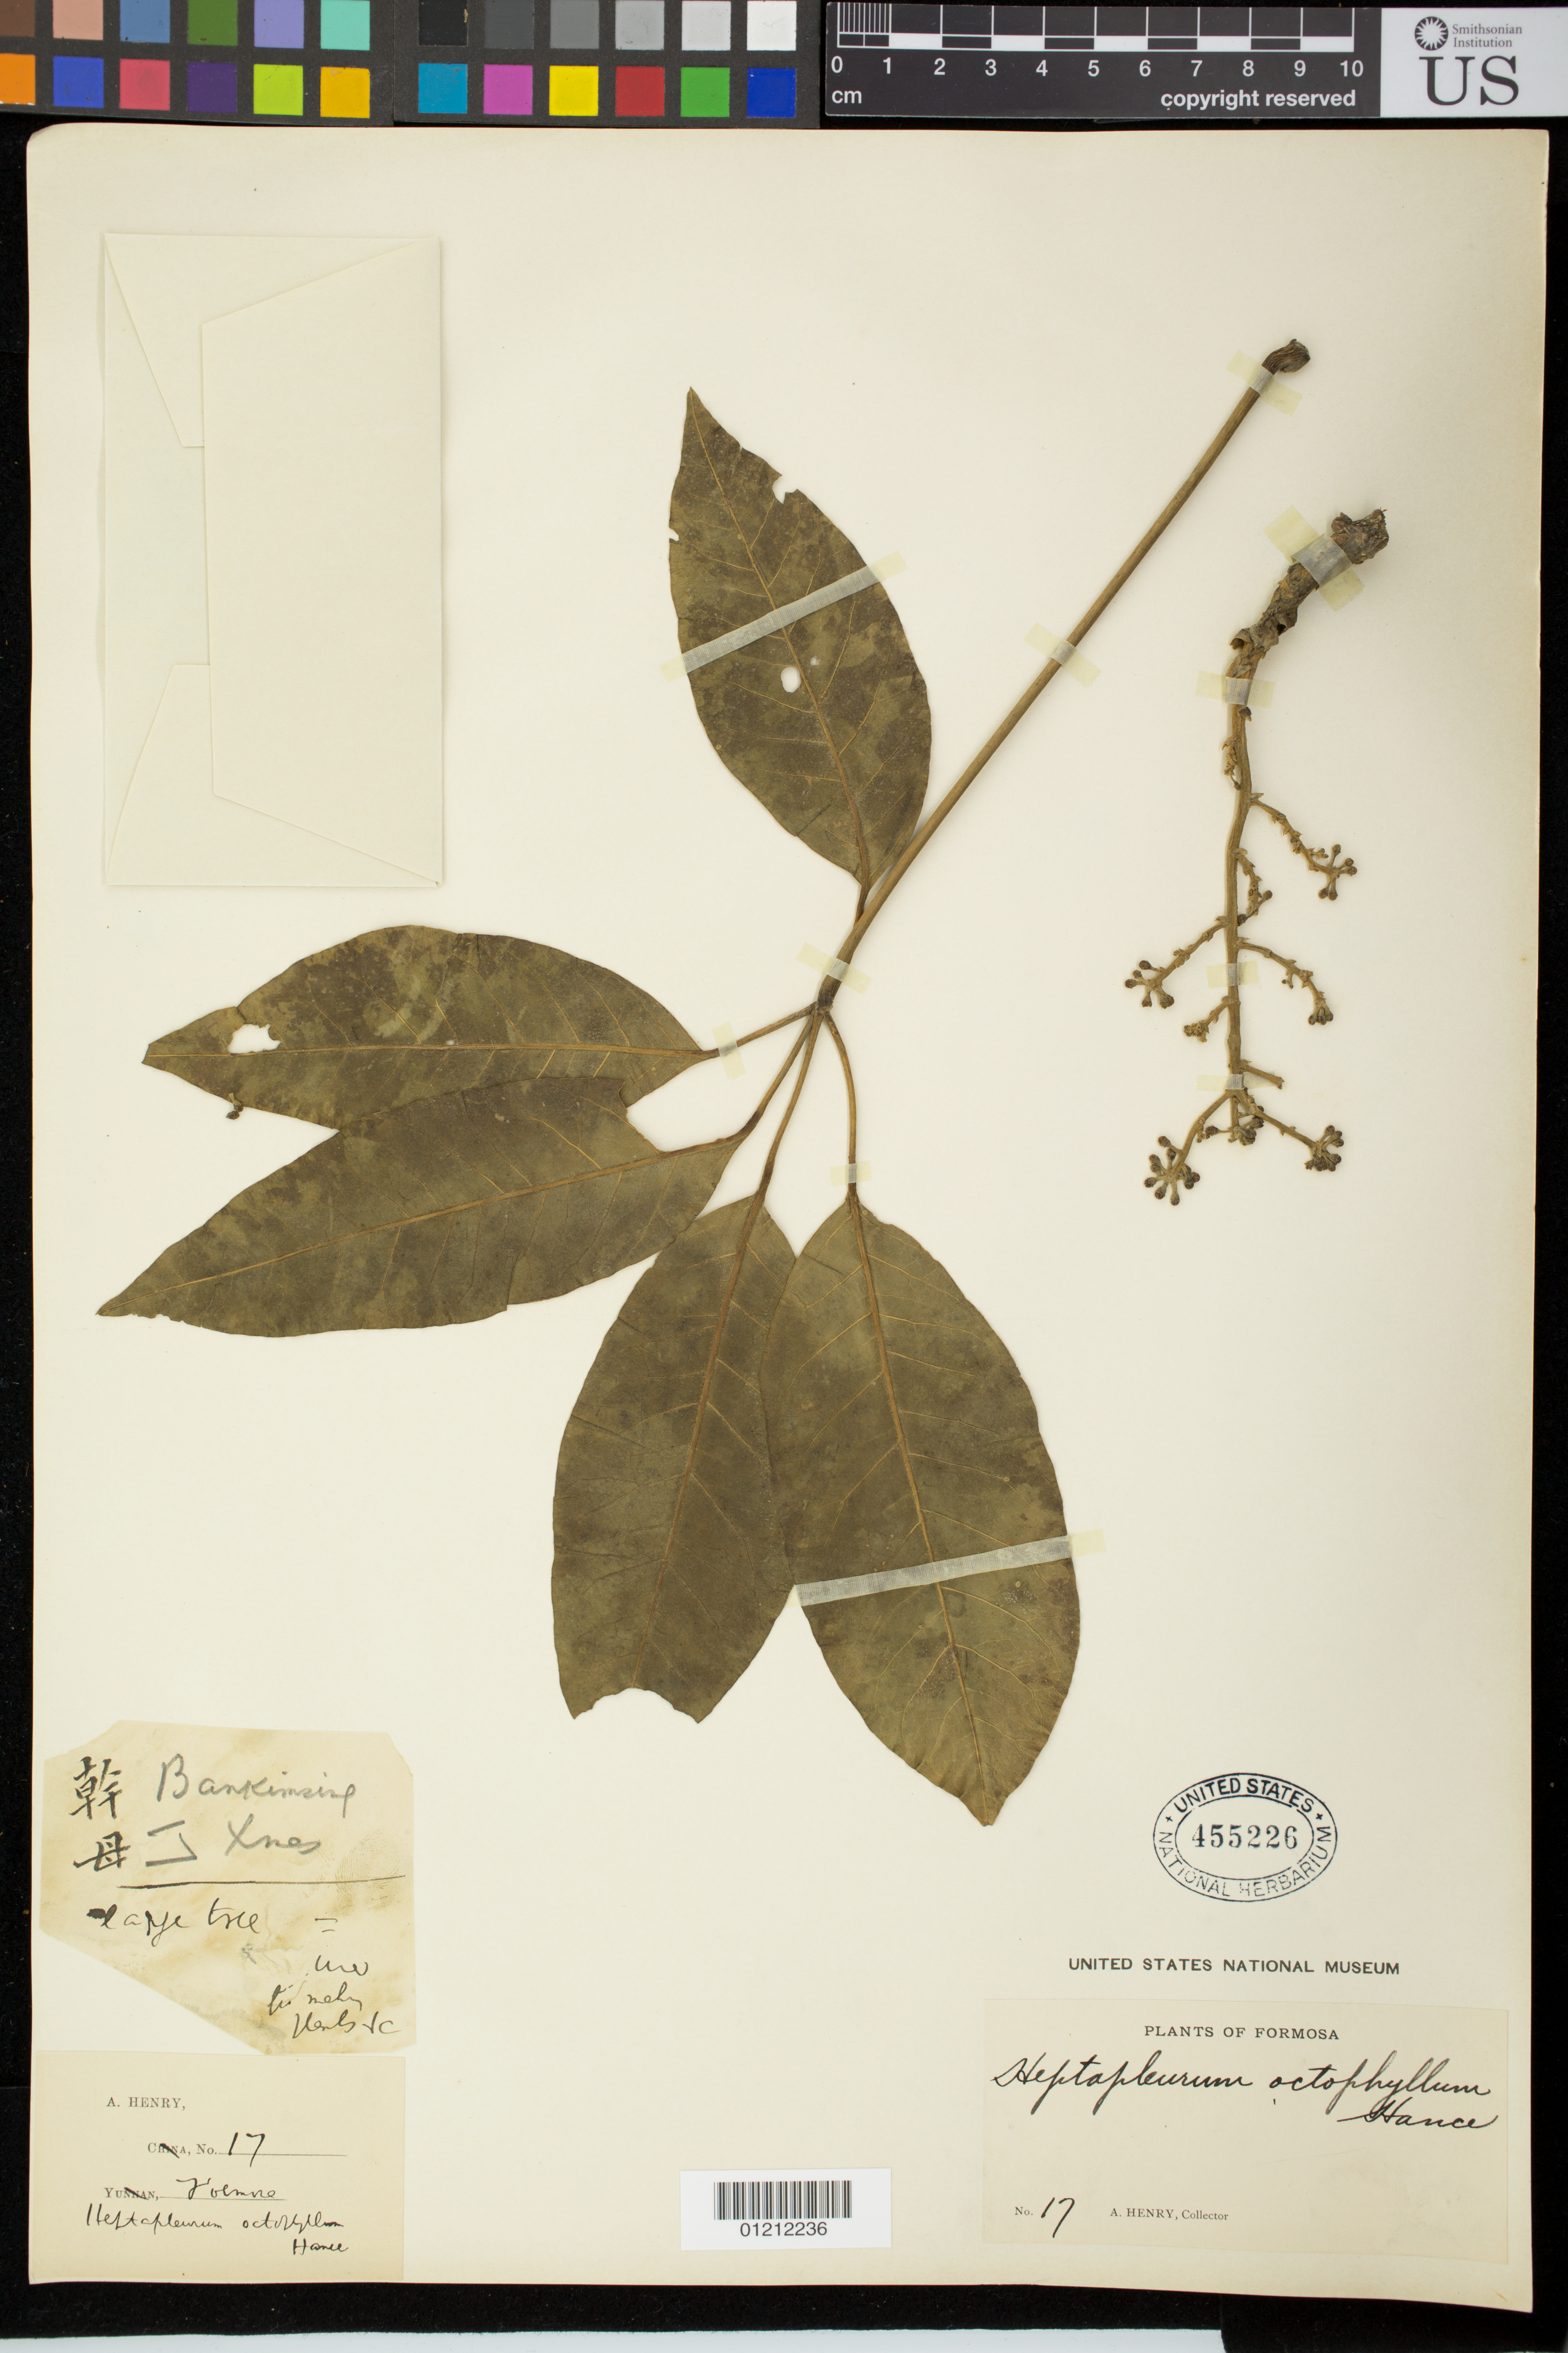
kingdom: Plantae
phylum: Tracheophyta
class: Magnoliopsida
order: Apiales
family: Araliaceae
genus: Schefflera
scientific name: Schefflera heptaphylla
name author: (L.) Frodin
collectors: A. Henry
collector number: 17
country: Taiwan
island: Taiwan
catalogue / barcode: US 455226